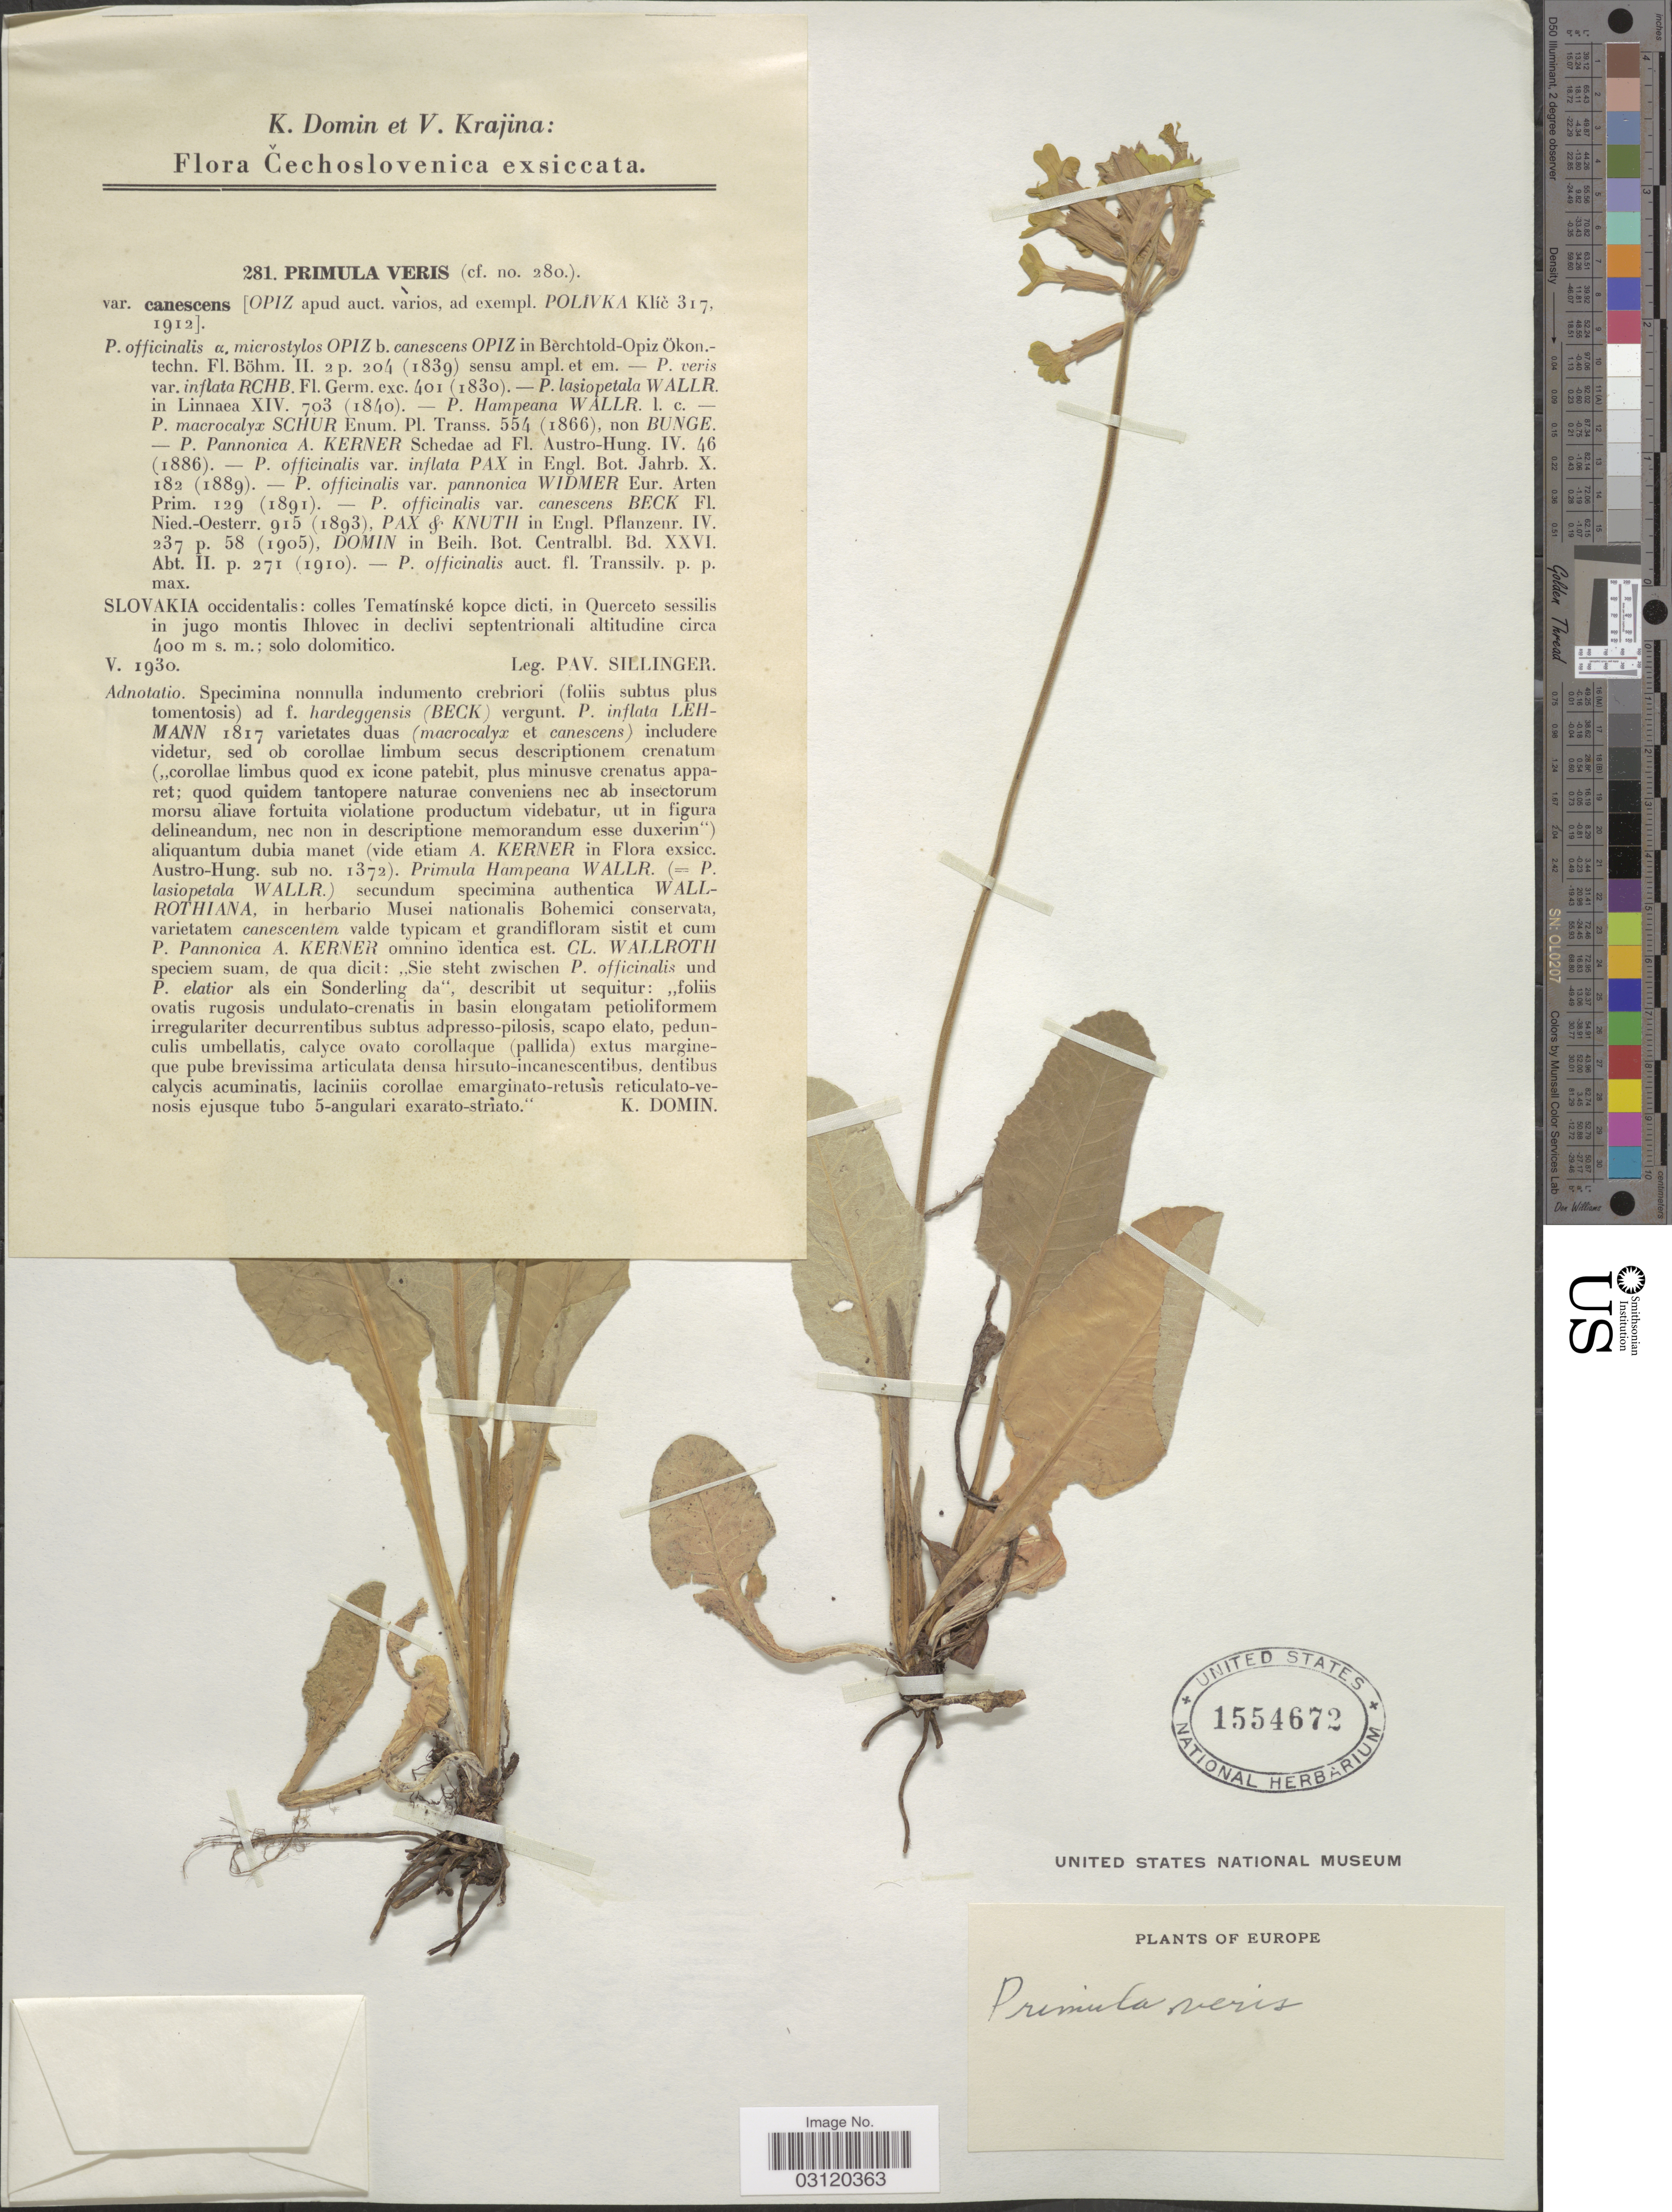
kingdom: Plantae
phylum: Tracheophyta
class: Magnoliopsida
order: Ericales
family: Primulaceae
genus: Primula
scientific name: Primula veris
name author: L.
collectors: P. Sillinger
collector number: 281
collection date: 1930-05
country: Slovakia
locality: Slovakia occidentalis: colles Tematínské kopce dicti, in Querceto sessilis in jugo montis Ihlovec in declivi septentrionali.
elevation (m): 400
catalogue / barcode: US 1554672